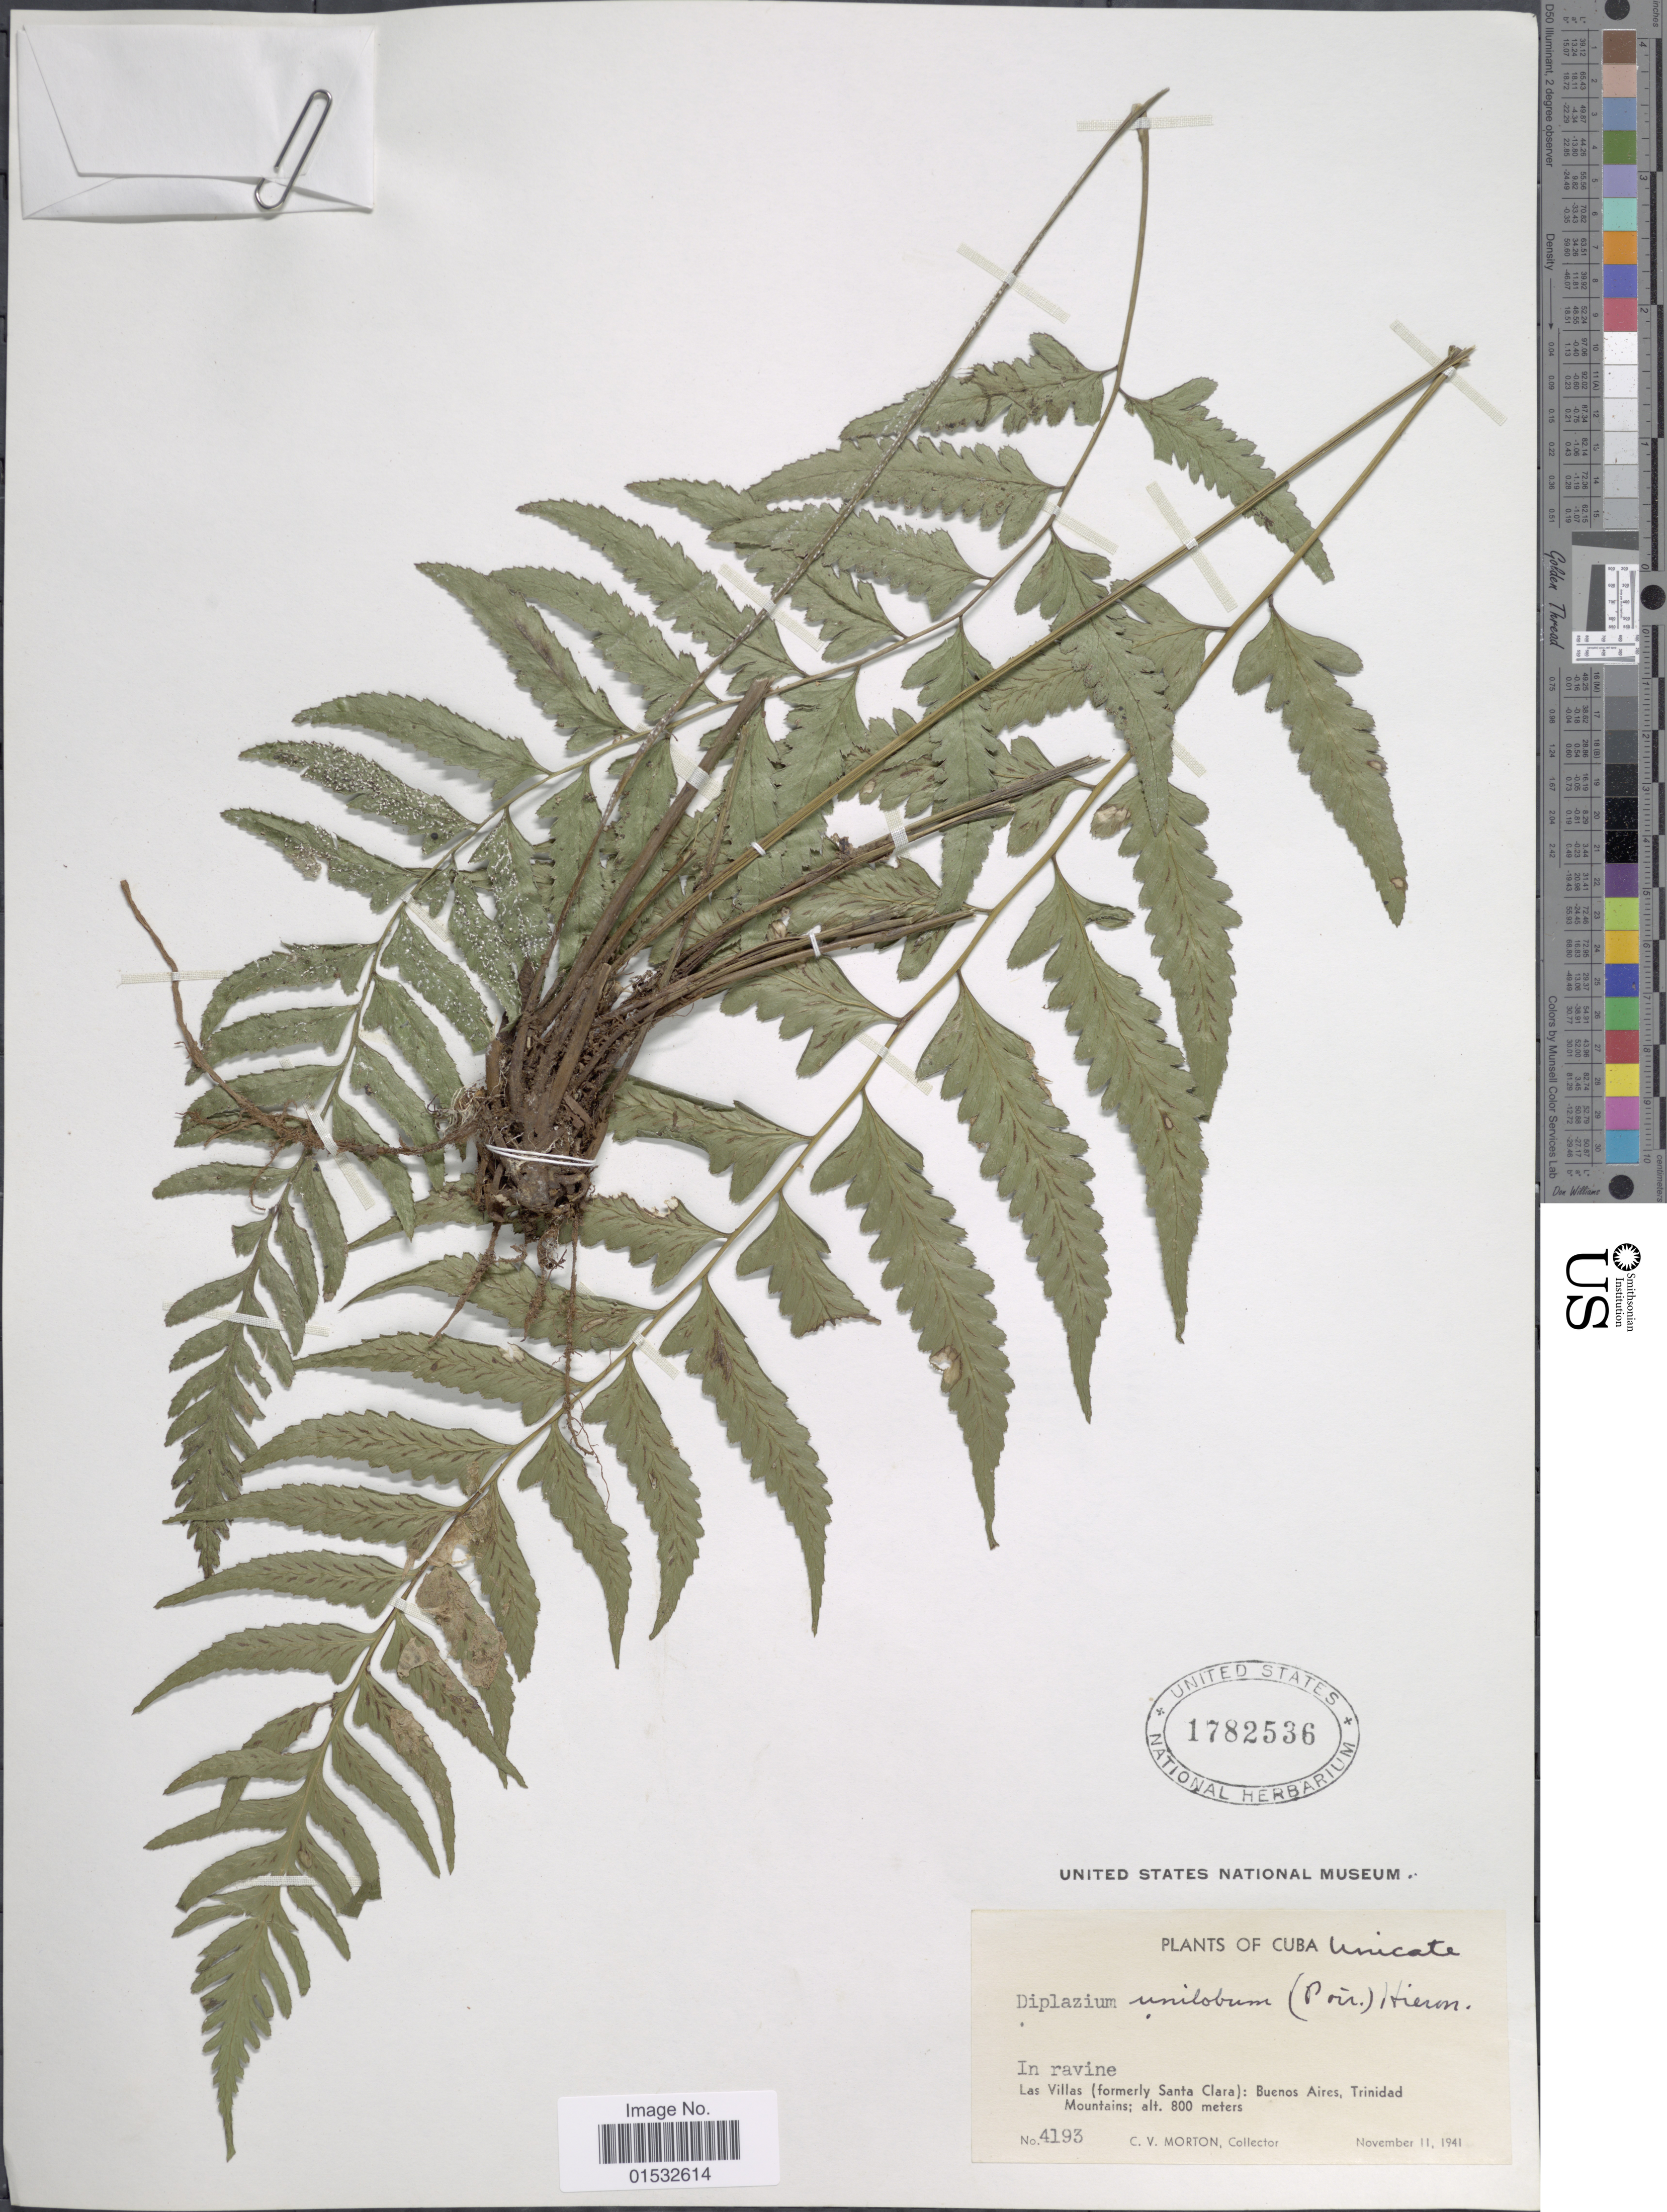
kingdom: Plantae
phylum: Tracheophyta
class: Polypodiopsida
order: Polypodiales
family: Athyriaceae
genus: Diplazium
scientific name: Diplazium cristatum x D. unilobum (Poir.) Hieron.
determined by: Sánchez, C.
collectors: C. V. Morton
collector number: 4193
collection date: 1941-11-11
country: Cuba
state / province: Las Villas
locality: Las Villas (formerly Santa Clara): Buenos Aires, Trinidad Mountains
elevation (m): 800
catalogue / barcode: US 1782536